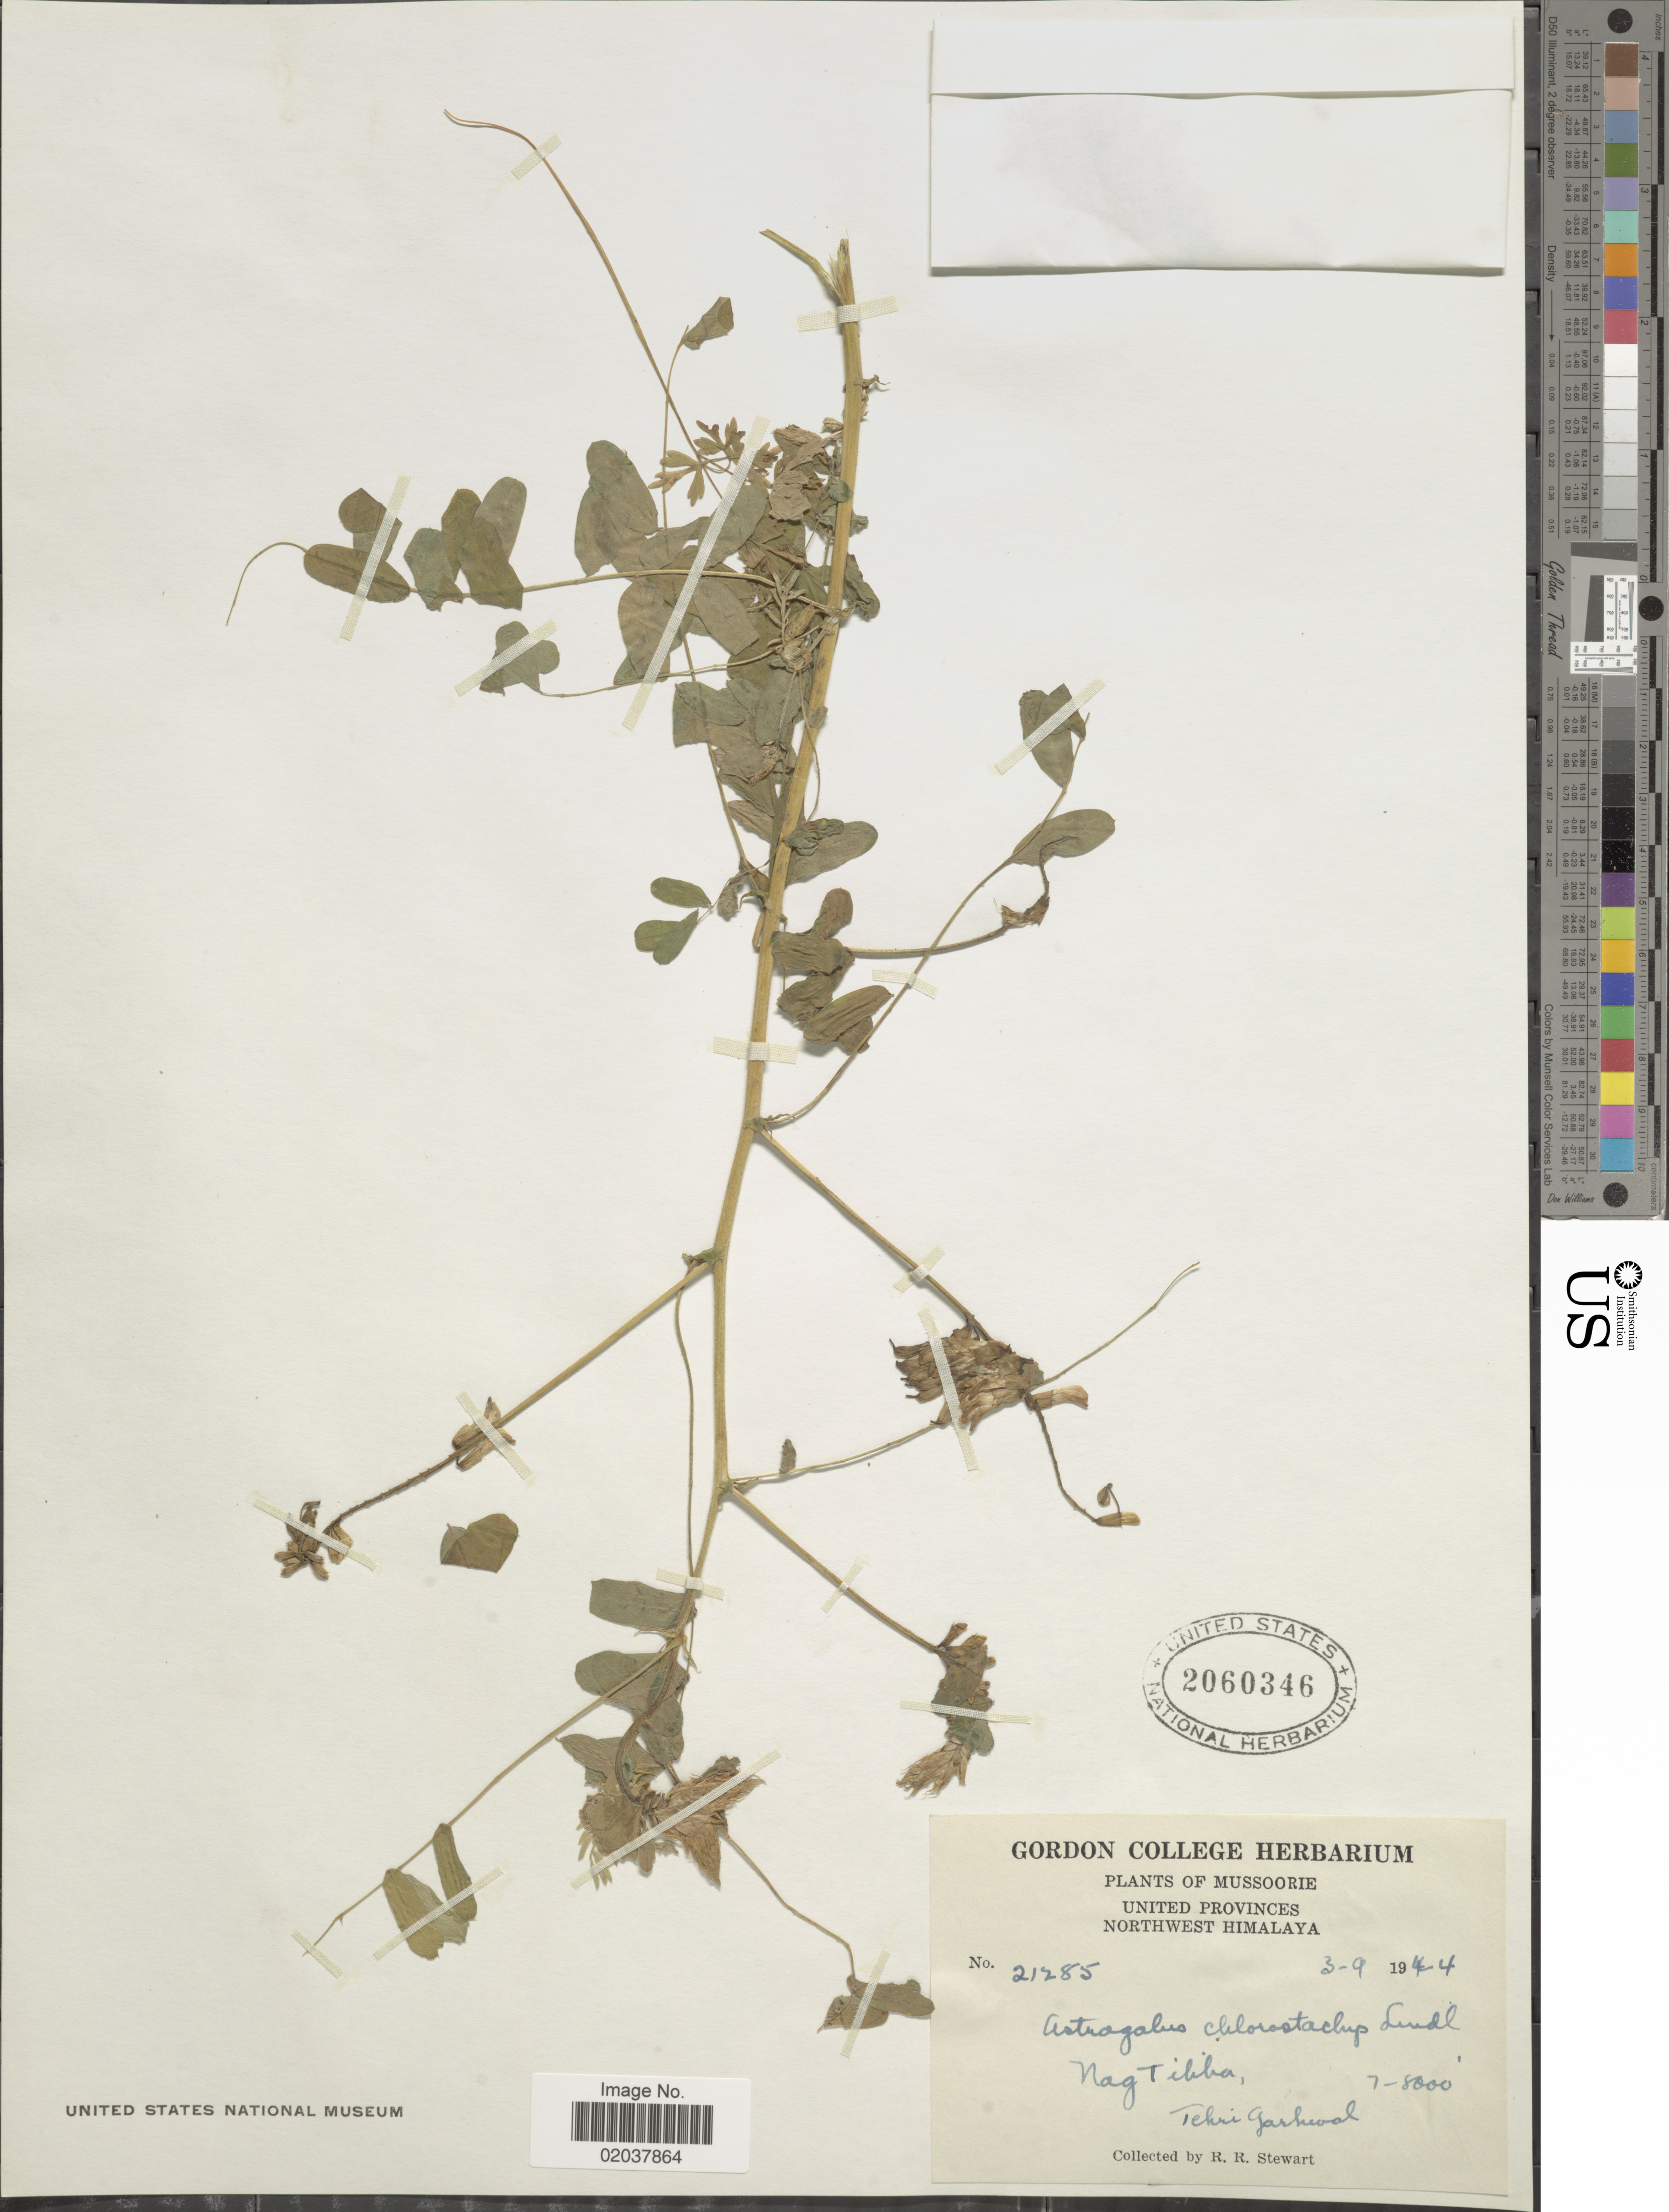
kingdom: Plantae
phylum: Tracheophyta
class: Magnoliopsida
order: Fabales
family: Fabaceae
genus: Astragalus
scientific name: Astragalus chlorostachys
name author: Lindl.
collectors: R. R. Stewart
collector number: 21285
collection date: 1944-09-03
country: India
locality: Mussoorie, United Provinces, Northwest Himalaya, Nag Tikka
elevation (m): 2134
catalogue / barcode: US 2060346